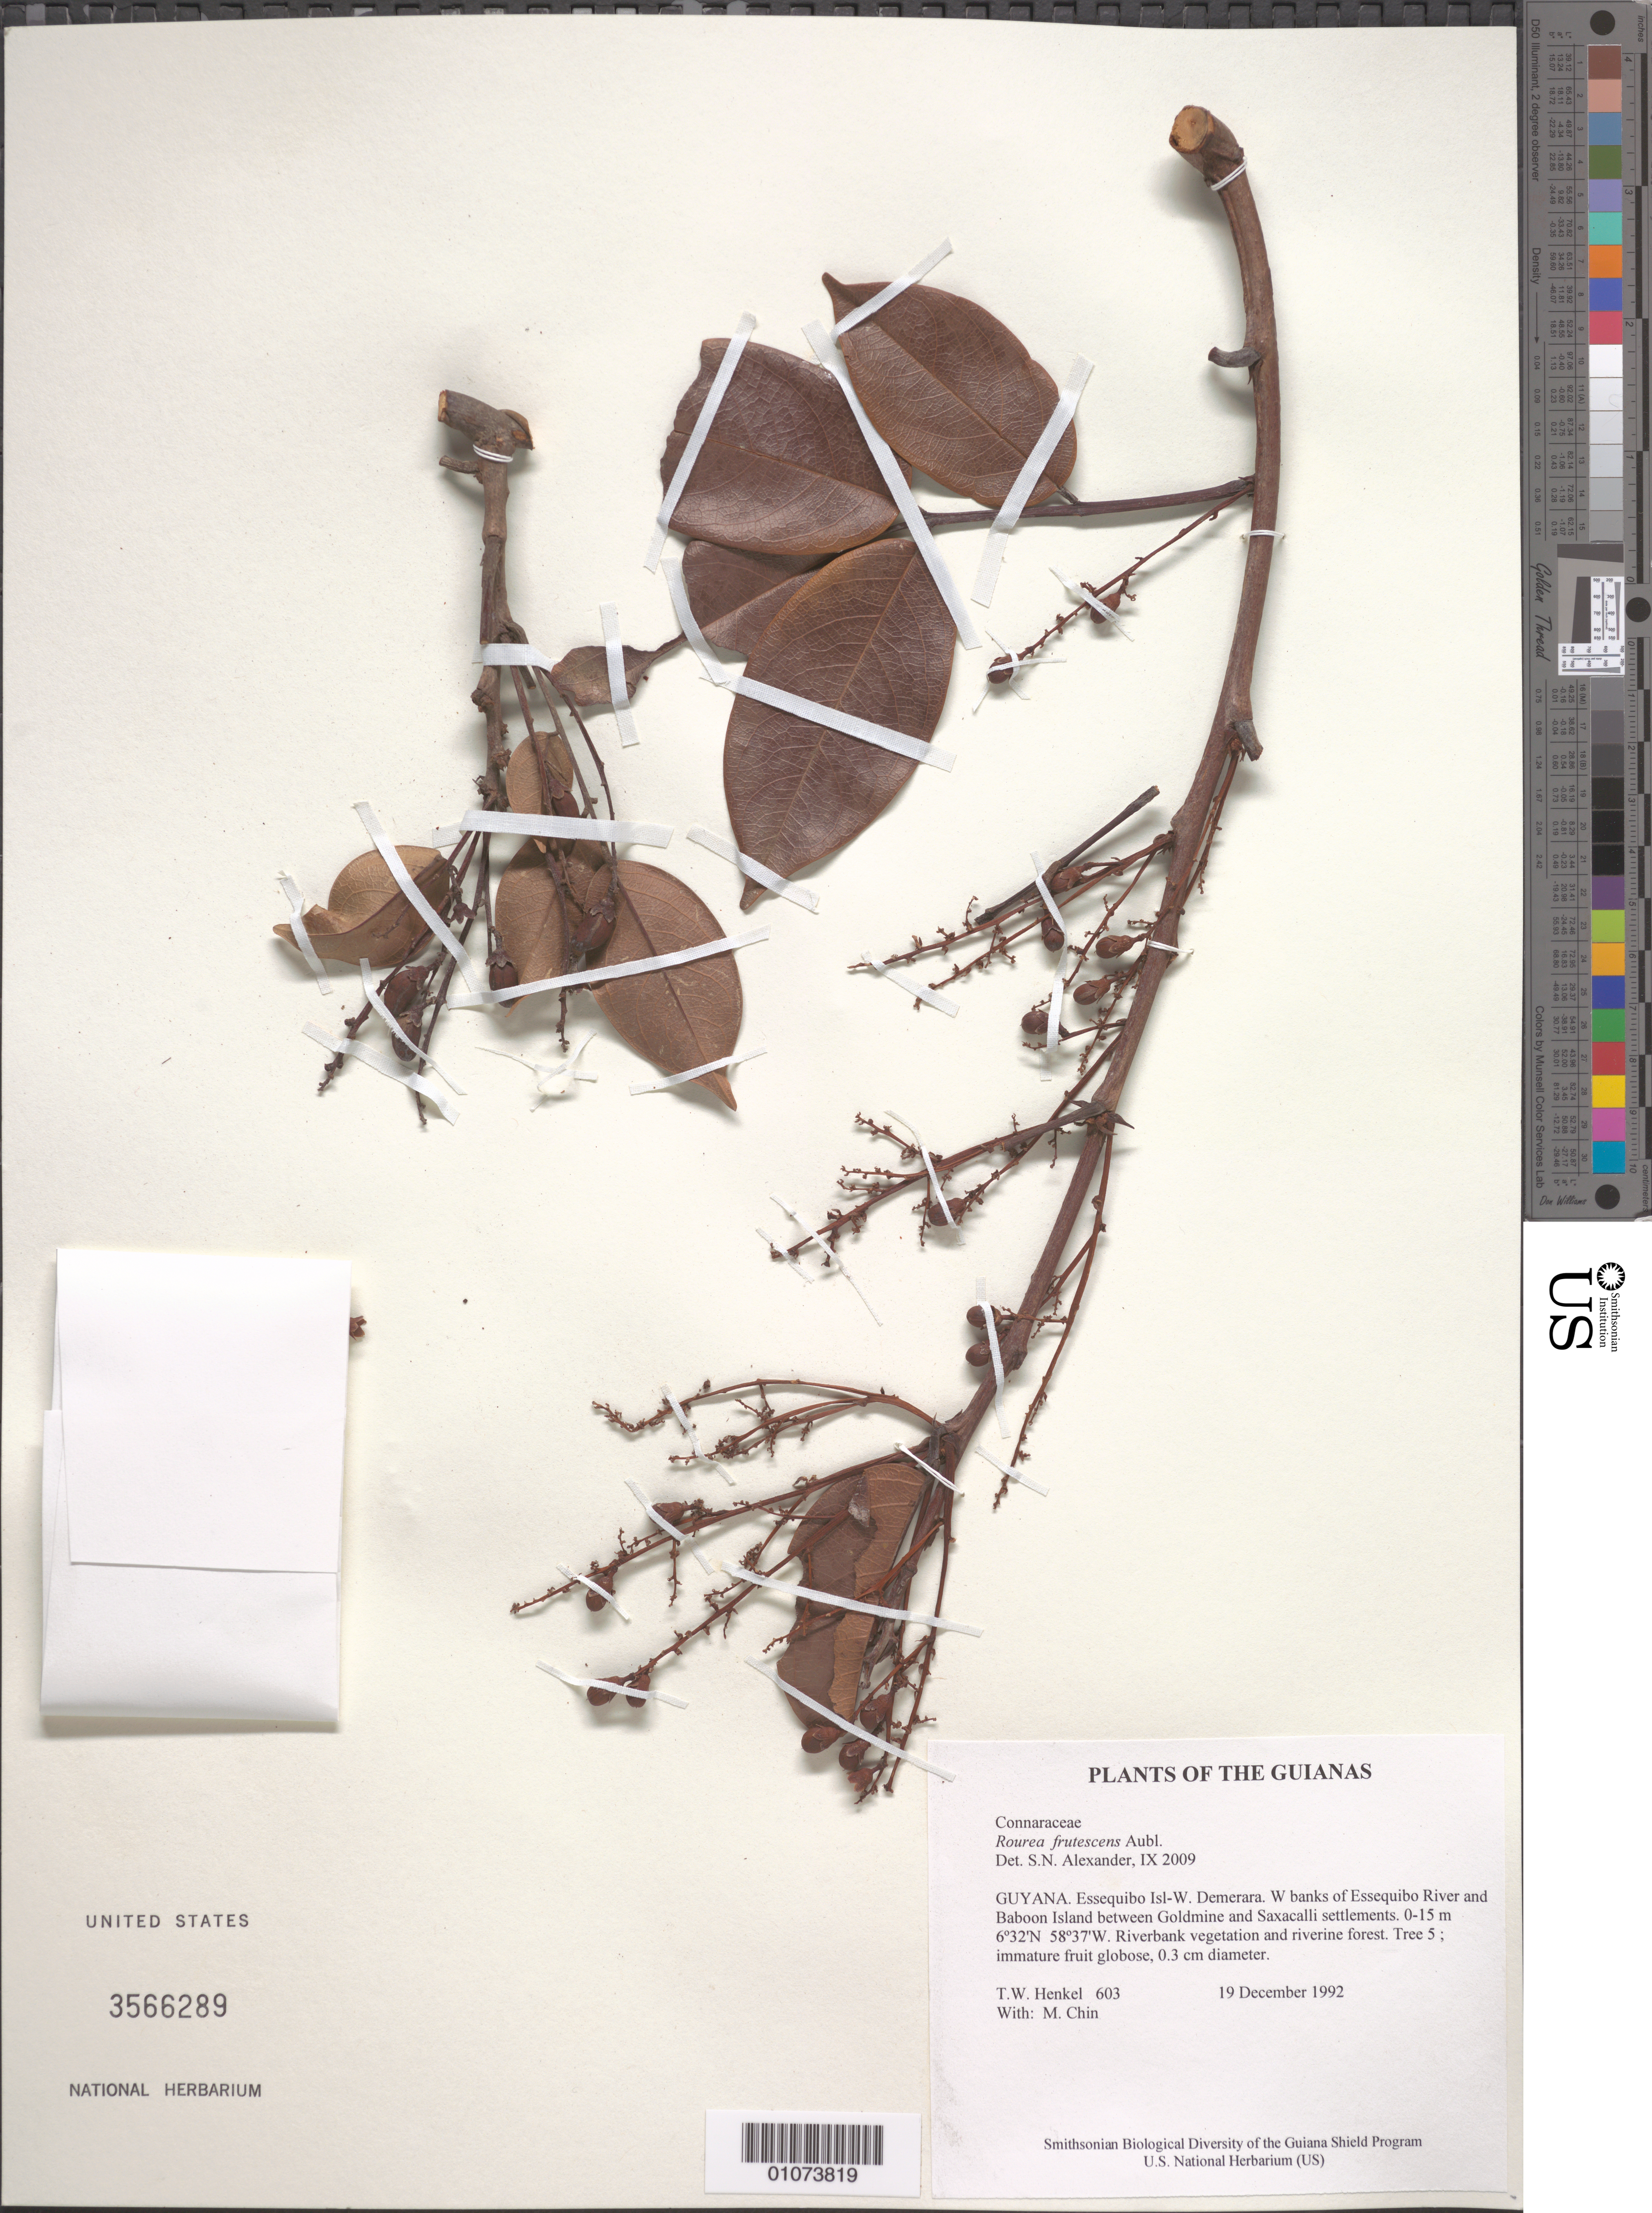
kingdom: Plantae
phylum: Tracheophyta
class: Magnoliopsida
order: Oxalidales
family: Connaraceae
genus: Rourea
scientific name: Rourea frutescens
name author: Aubl.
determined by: Alexander, S. N.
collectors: T. Henkel & M. Chin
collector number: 603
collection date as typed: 19 December 1992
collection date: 1992-12-19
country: Guyana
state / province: Essequibo Isl-W. Demerara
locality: W banks of Essequibo River and Baboon Island between Goldmine and Saxacalli settlements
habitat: Riverbank vegetation and riverine forest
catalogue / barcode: US 3566289